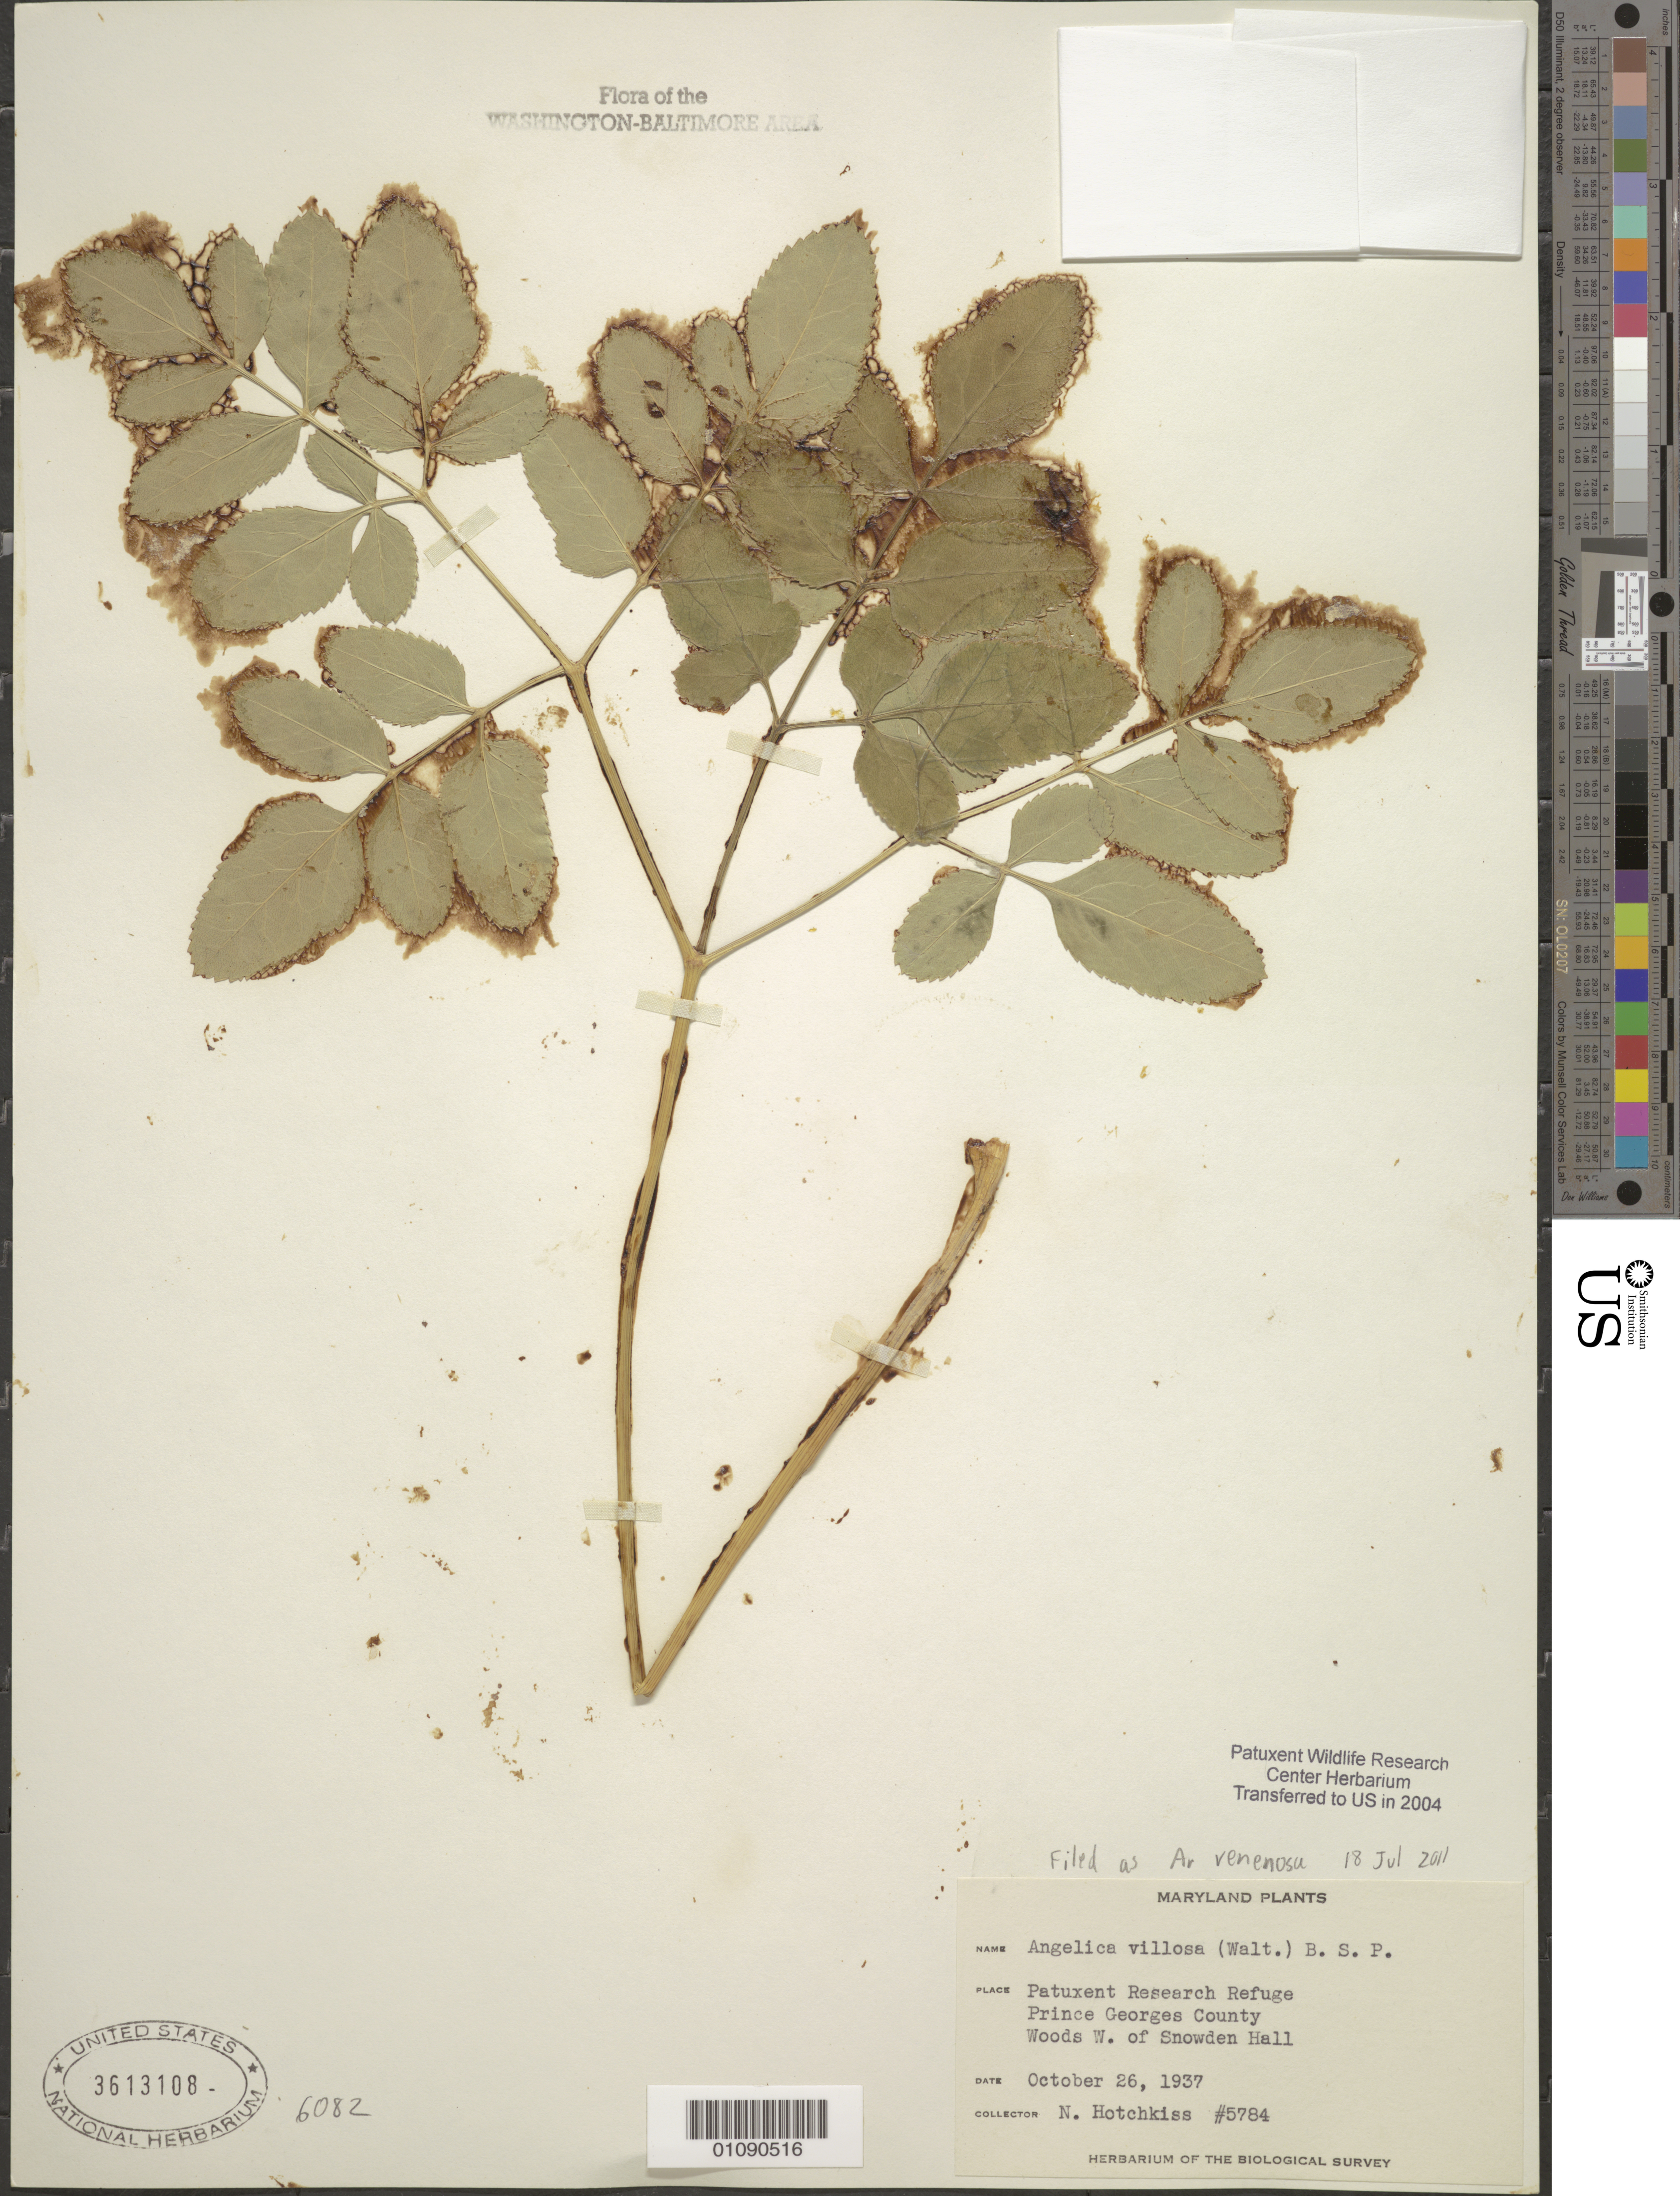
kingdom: Plantae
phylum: Tracheophyta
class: Magnoliopsida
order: Apiales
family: Apiaceae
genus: Angelica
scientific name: Angelica venenosa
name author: (Greenway) Fernald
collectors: N. Hotchkiss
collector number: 5784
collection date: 1937-10-26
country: United States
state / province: Maryland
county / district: Prince George's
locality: Patuxent Wildlife Refuge west of Snowden Hall.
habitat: Woods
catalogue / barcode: US 3613108